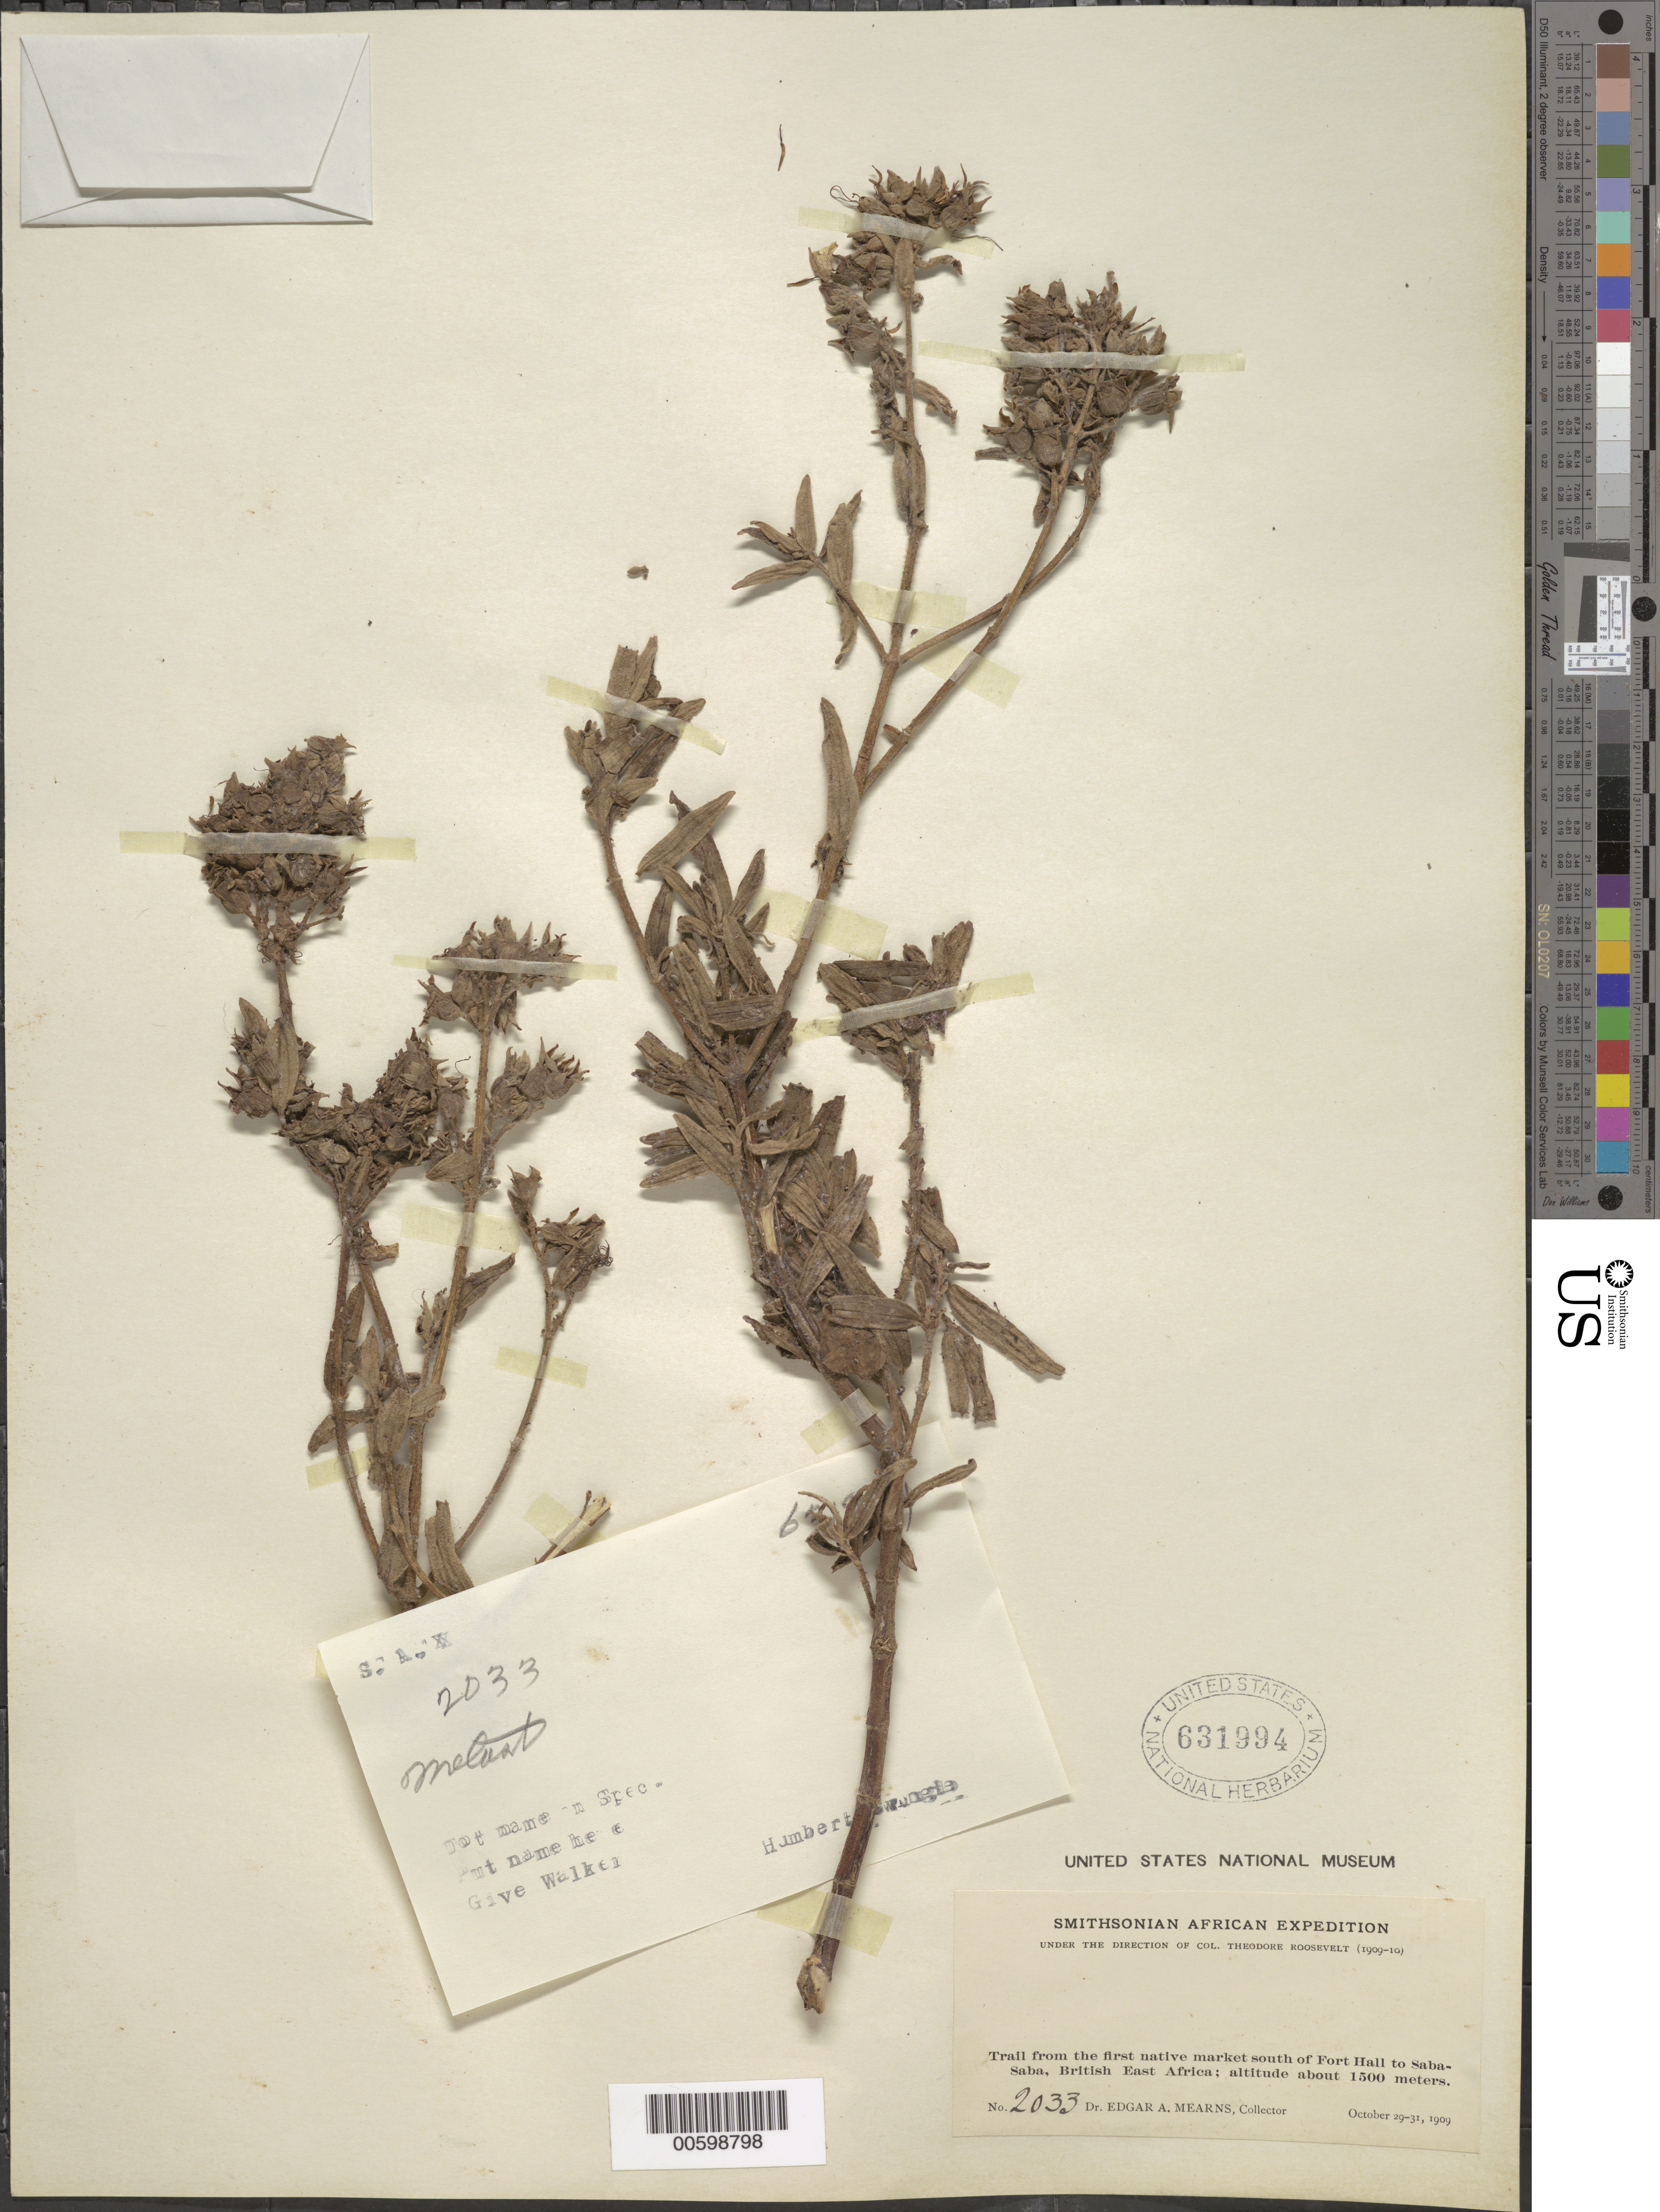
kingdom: Plantae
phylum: Tracheophyta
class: Magnoliopsida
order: Myrtales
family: Melastomataceae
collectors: E. A. Mearns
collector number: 2033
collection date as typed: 29 Oct 1909 to 31 Oct 1909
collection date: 1909-10-29/1909-10-31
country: Kenya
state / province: Murang'a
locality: Trail from the first native market south of Fort Hall to Saba Saba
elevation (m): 1500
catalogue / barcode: US 631994